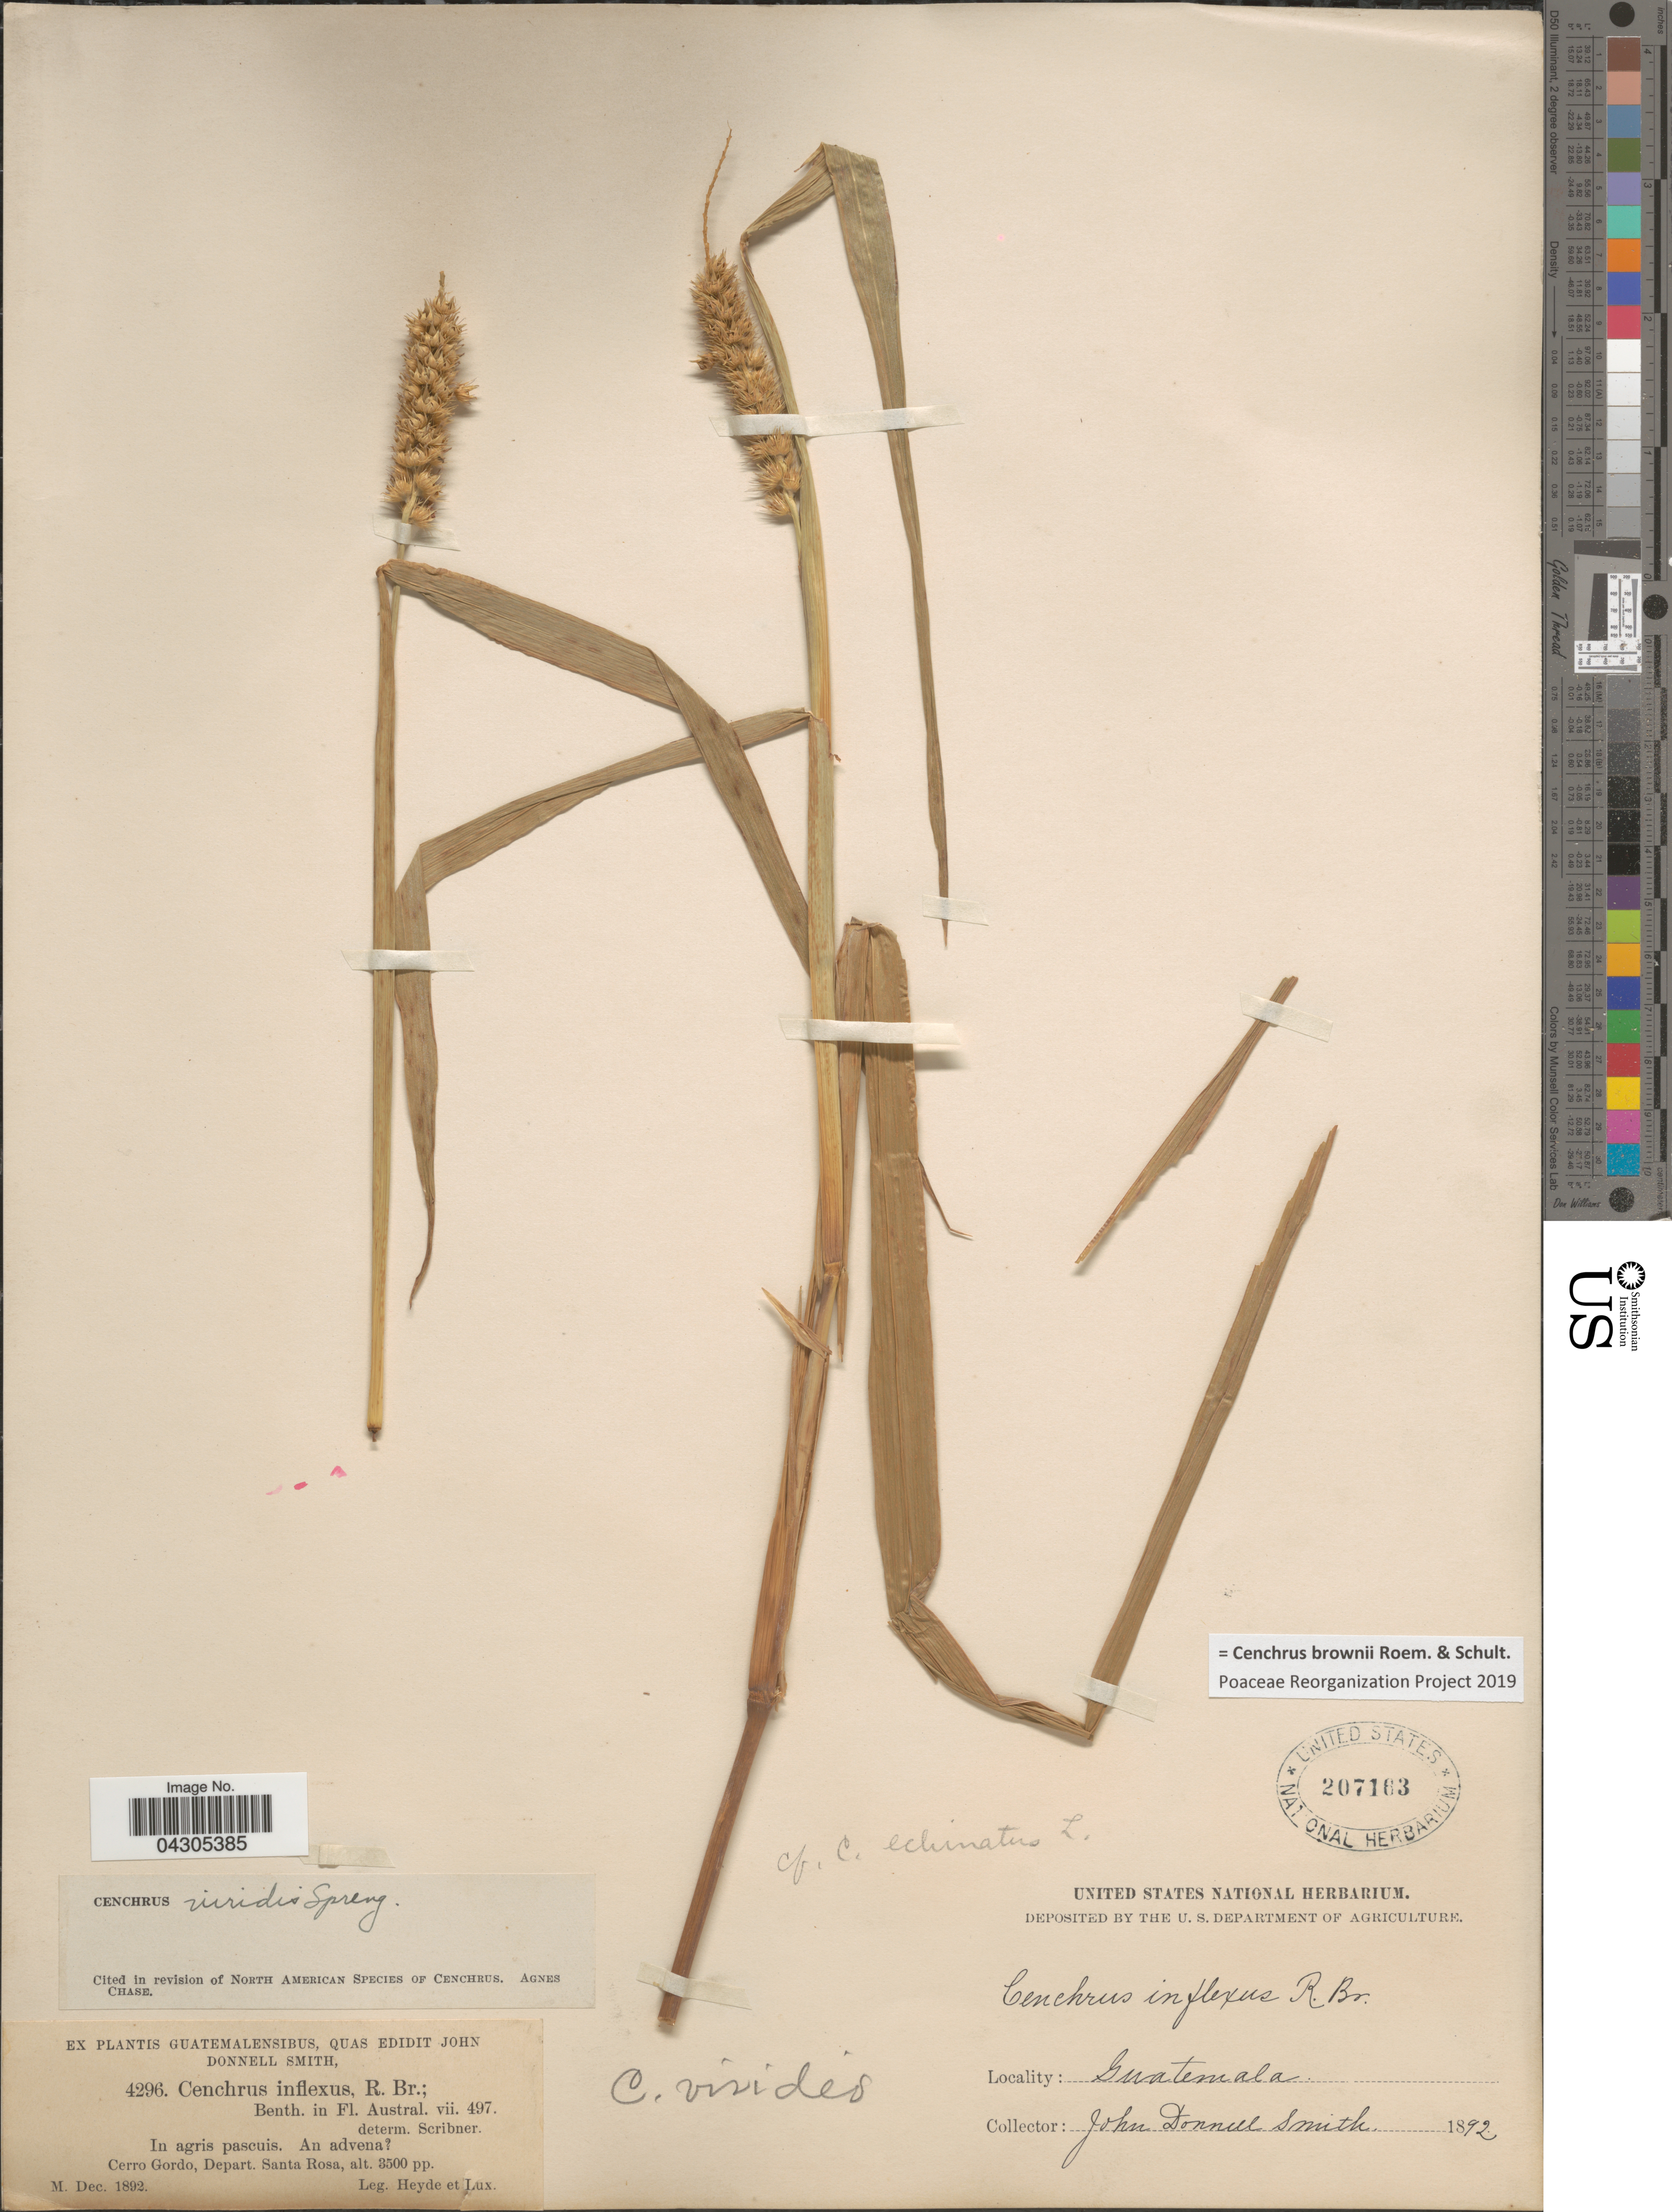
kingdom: Plantae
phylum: Tracheophyta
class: Liliopsida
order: Poales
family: Poaceae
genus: Cenchrus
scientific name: Cenchrus brownii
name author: Roem. & Schult.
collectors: Heyde, Lux & J. Donnell Smith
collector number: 4296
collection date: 1892-12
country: Guatemala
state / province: Santa Rosa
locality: In agris pascuis. An advena [unsure placement] Cerro Gordo, Depart. Santa Rosa.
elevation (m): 1067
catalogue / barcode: US 207163